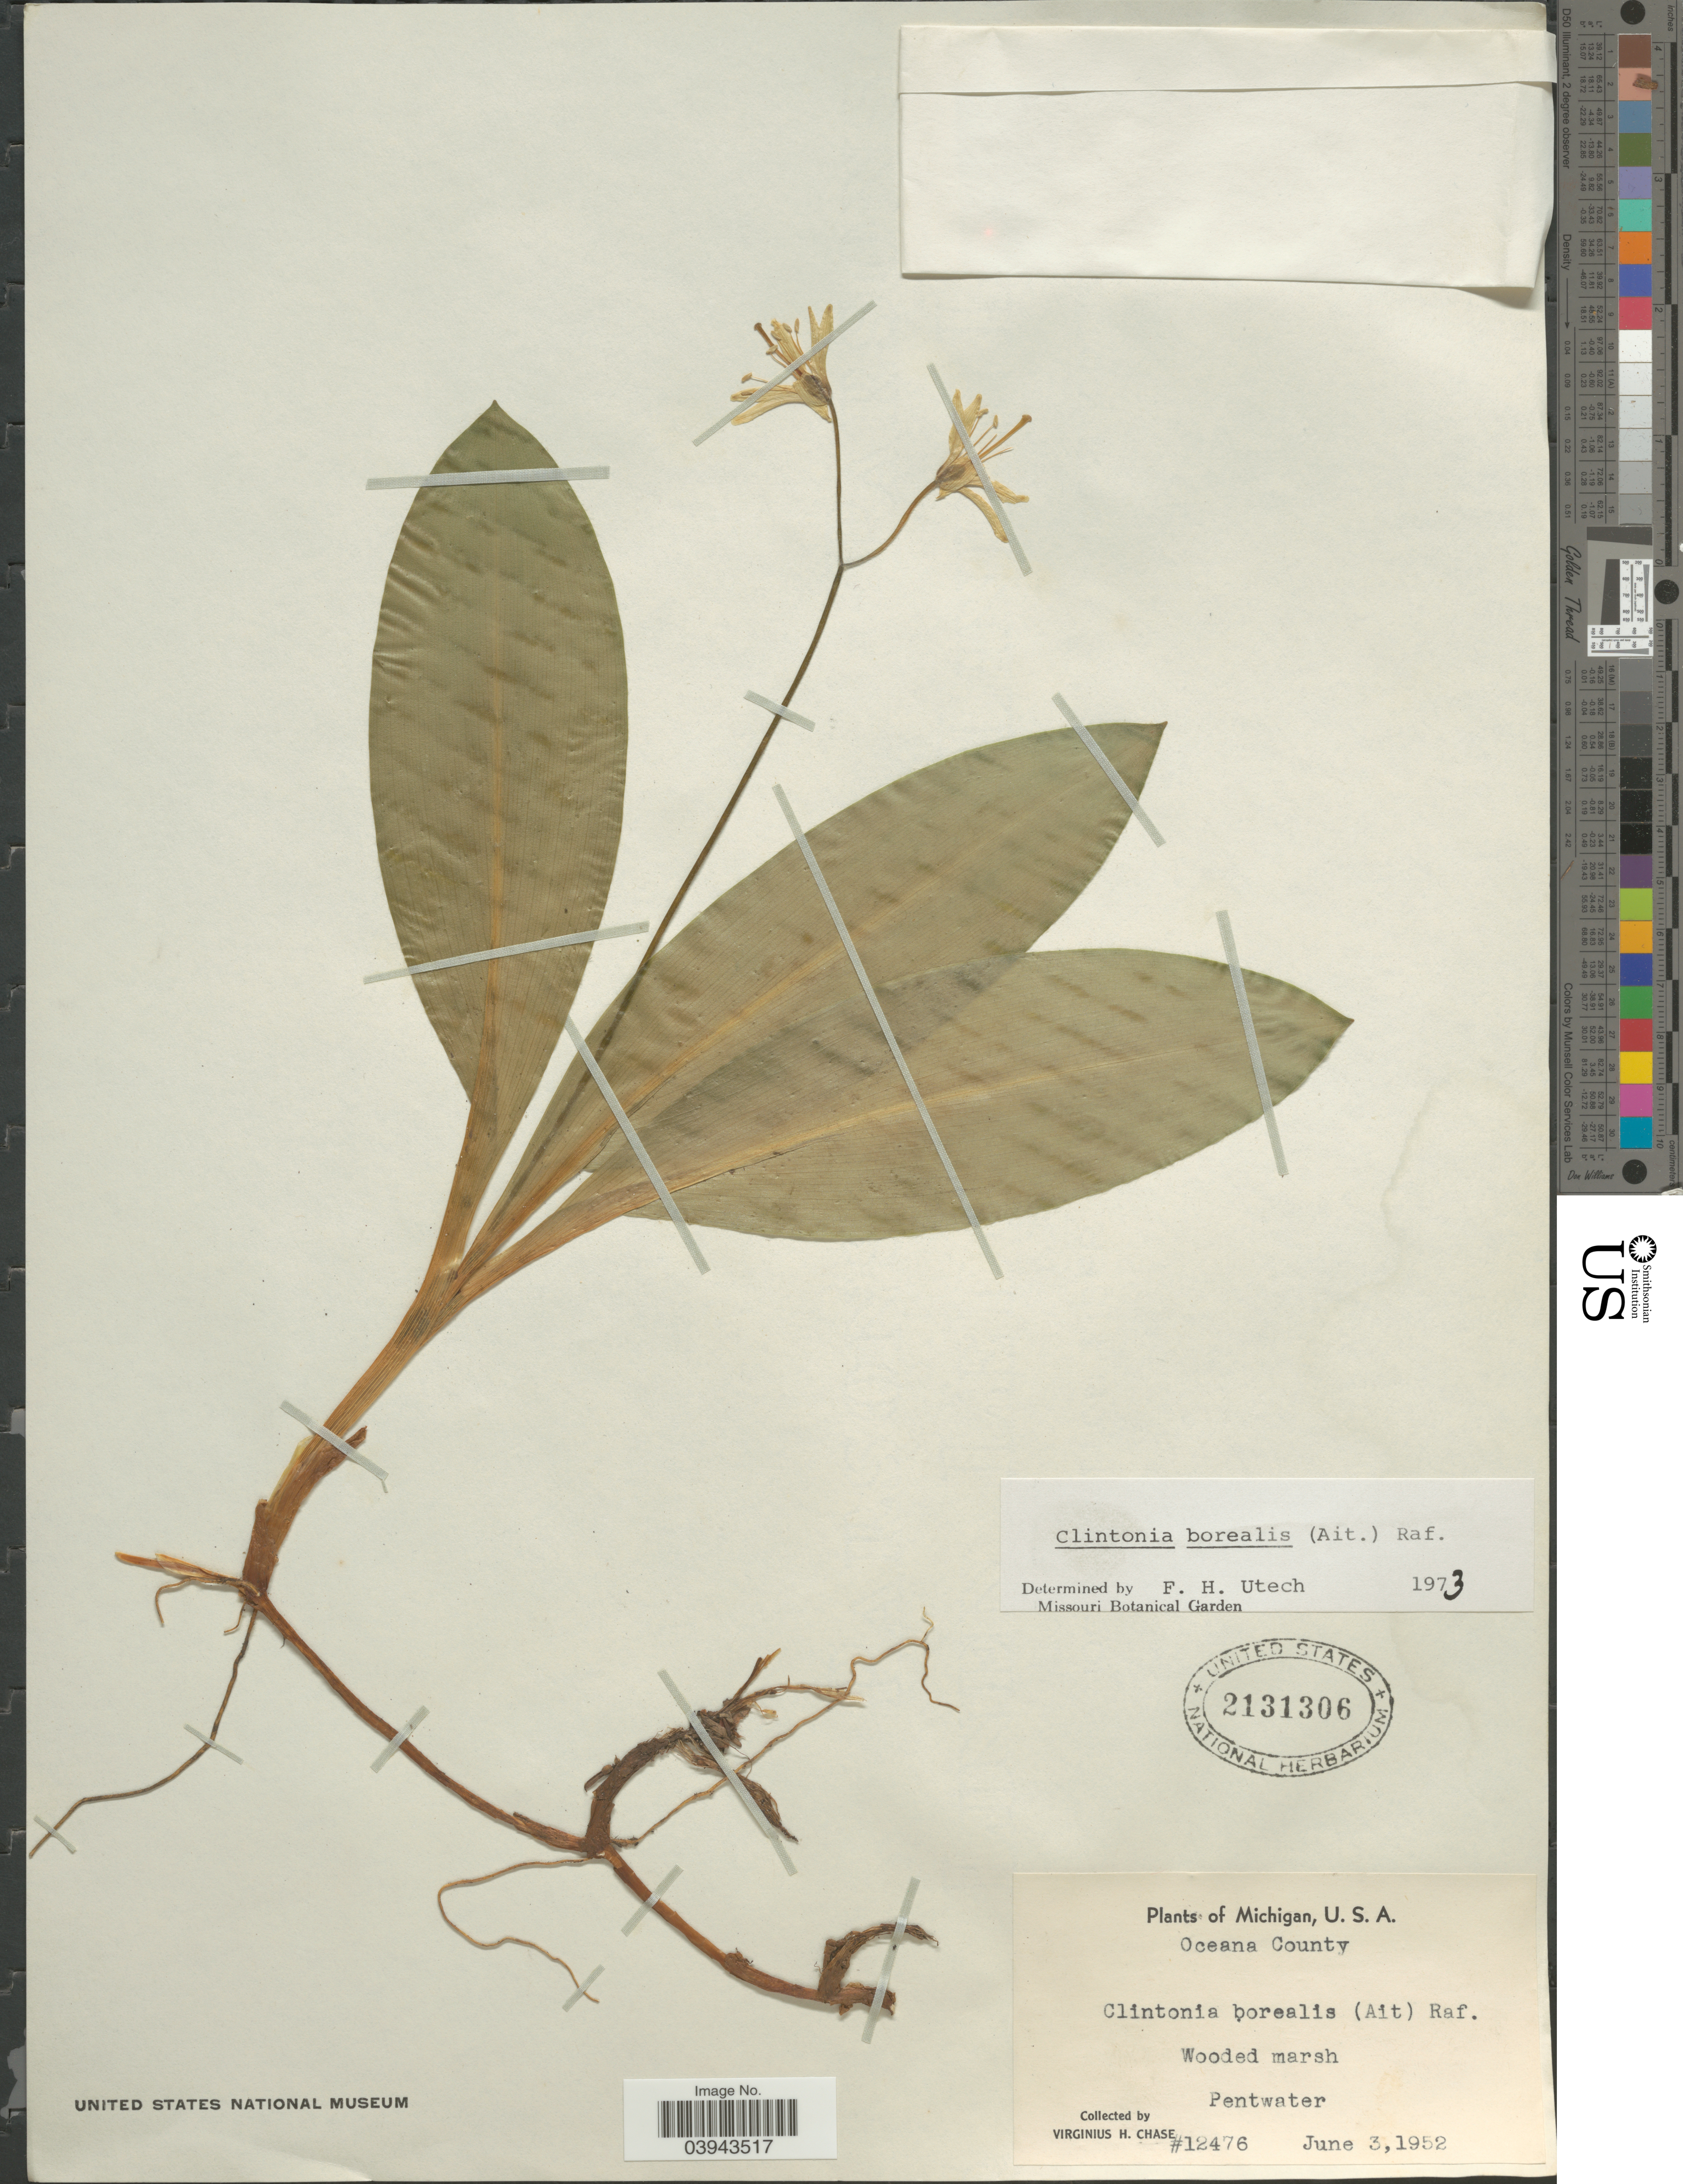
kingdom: Plantae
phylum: Tracheophyta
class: Liliopsida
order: Liliales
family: Liliaceae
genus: Clintonia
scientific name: Clintonia borealis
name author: (Aiton) Raf.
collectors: V. H. Chase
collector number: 12476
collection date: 1952-06-03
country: United States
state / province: Michigan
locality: Oceana County. Wooded marsh. Pentwater.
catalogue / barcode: US 2131306